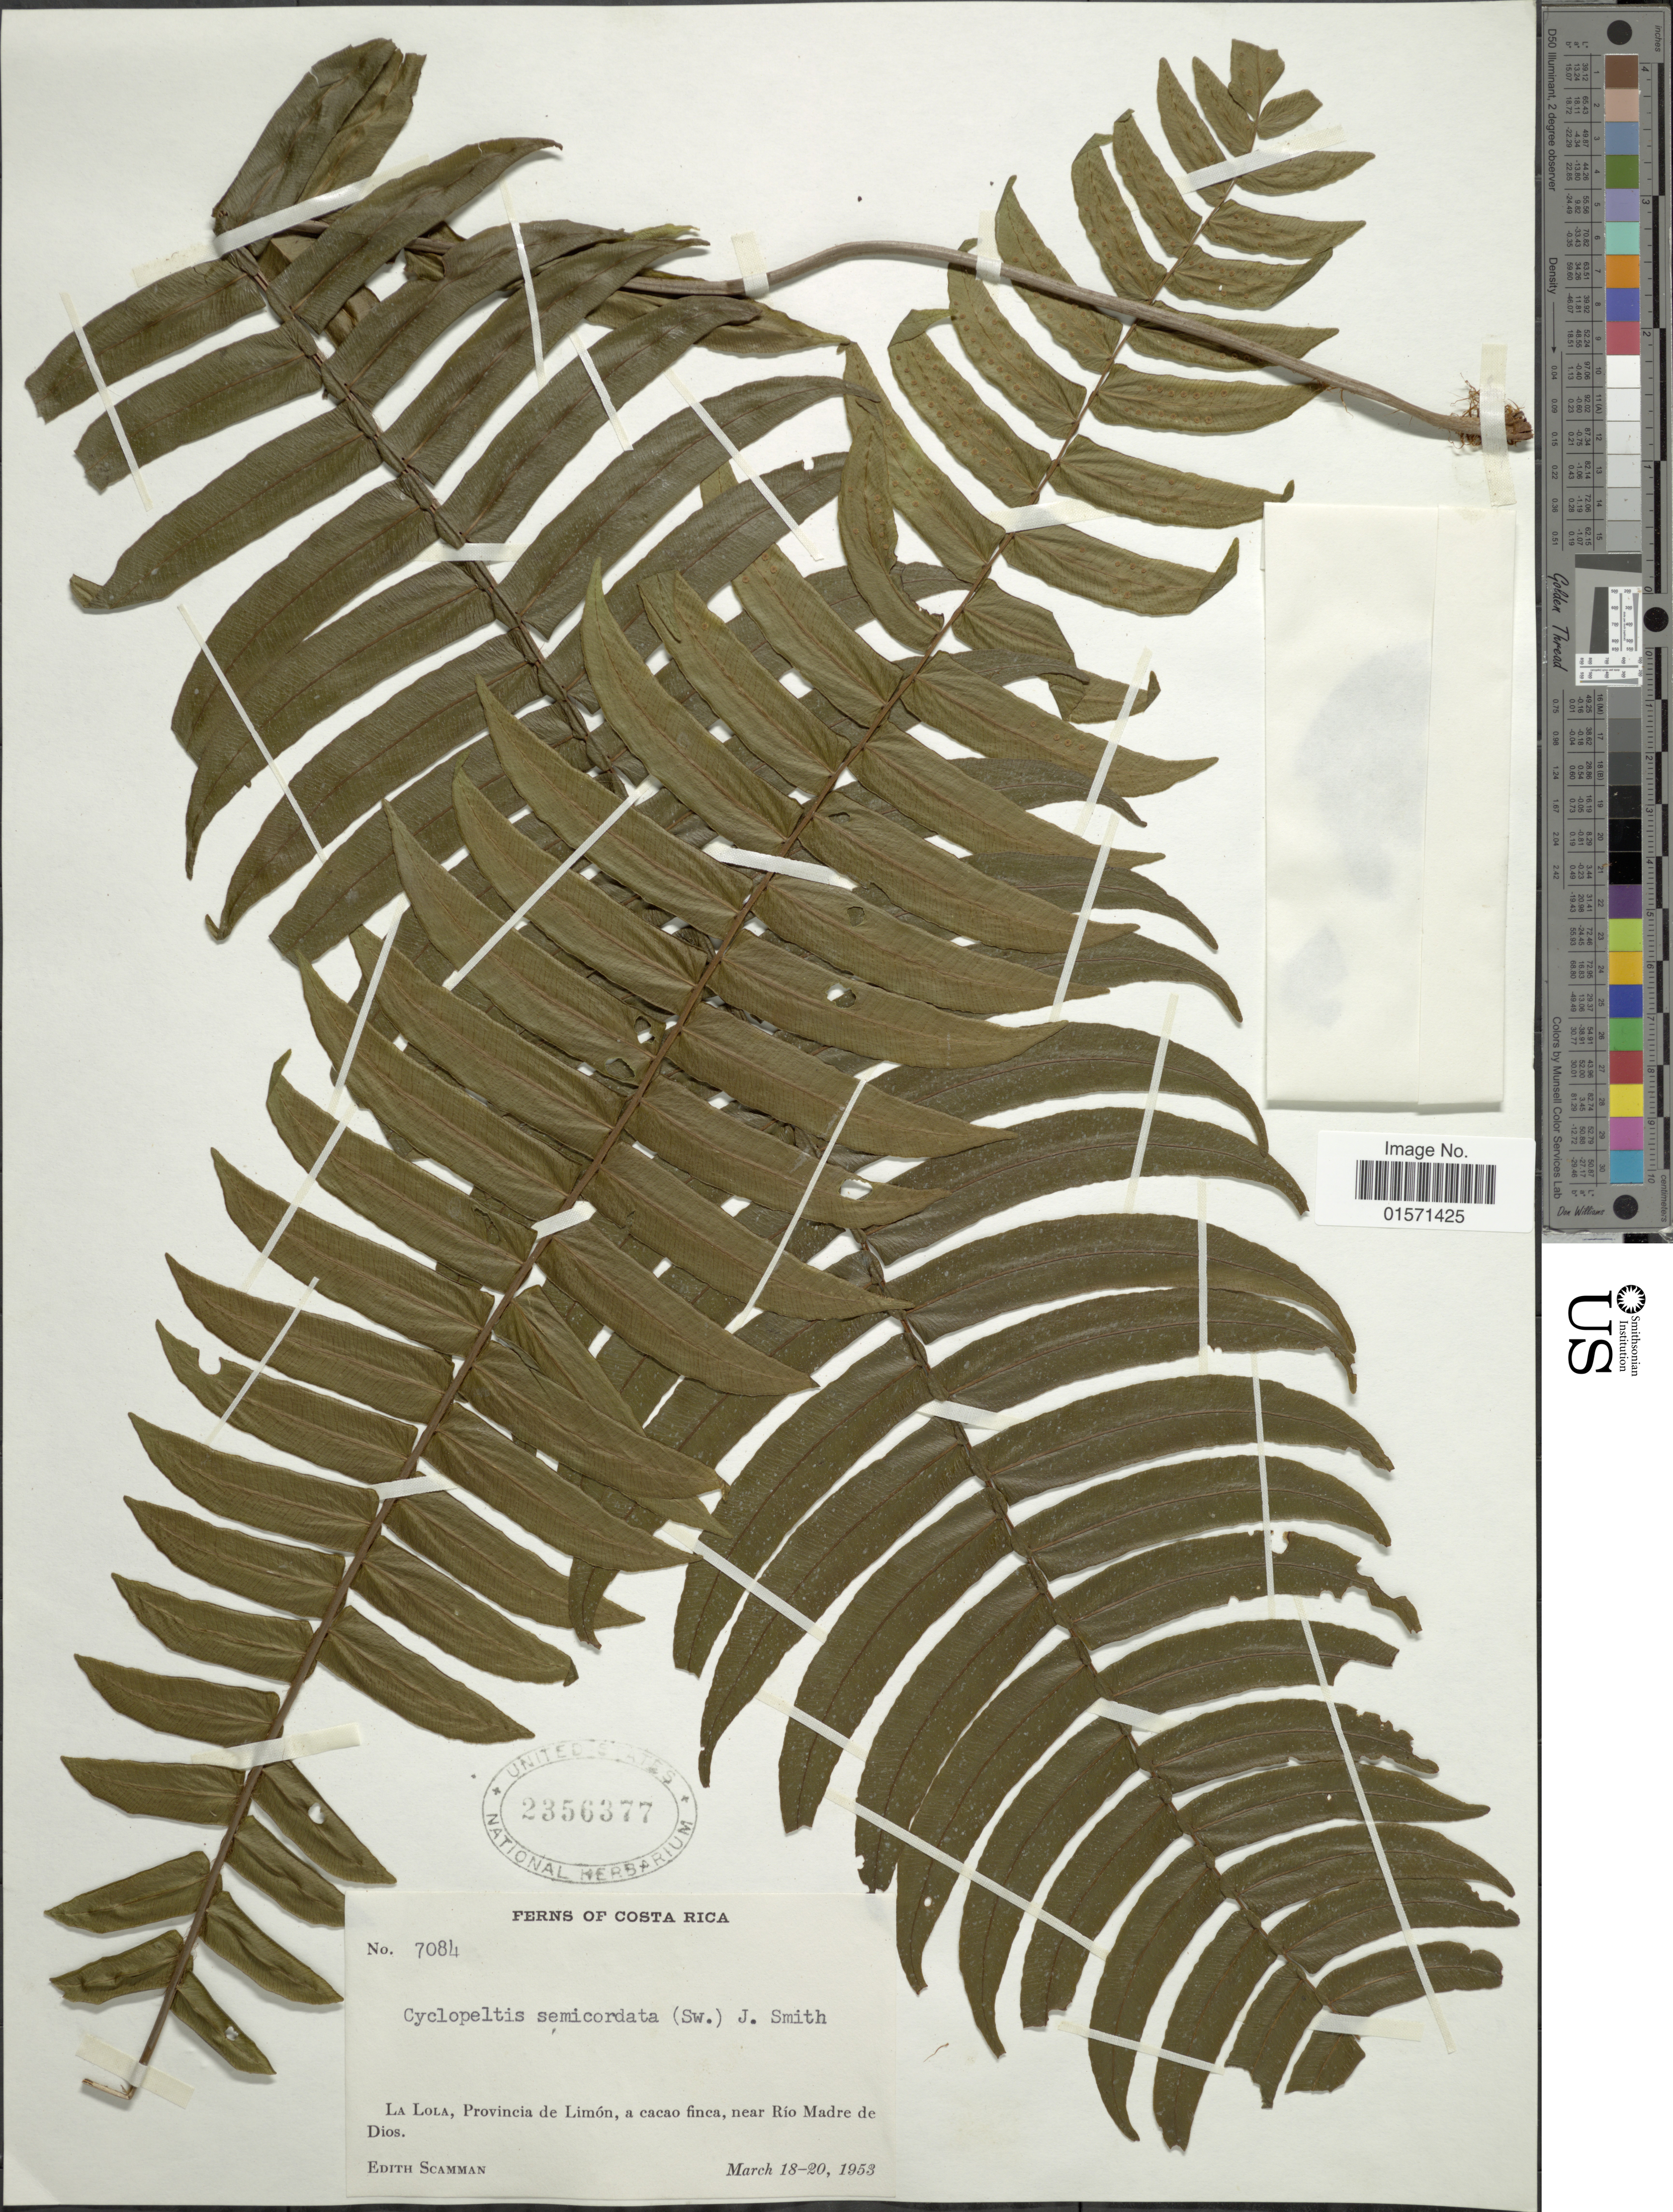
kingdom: Plantae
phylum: Tracheophyta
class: Polypodiopsida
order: Polypodiales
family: Lomariopsidaceae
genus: Cyclopeltis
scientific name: Cyclopeltis semicordata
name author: (Sw.) J. Sm.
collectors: E. Scamman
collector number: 7084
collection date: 1853-03-18/1953-03-20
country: Costa Rica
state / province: Limón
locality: La Lola, Provincia de Limon, a cacao finca, near Rio Madre de Dios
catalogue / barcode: US 2356377